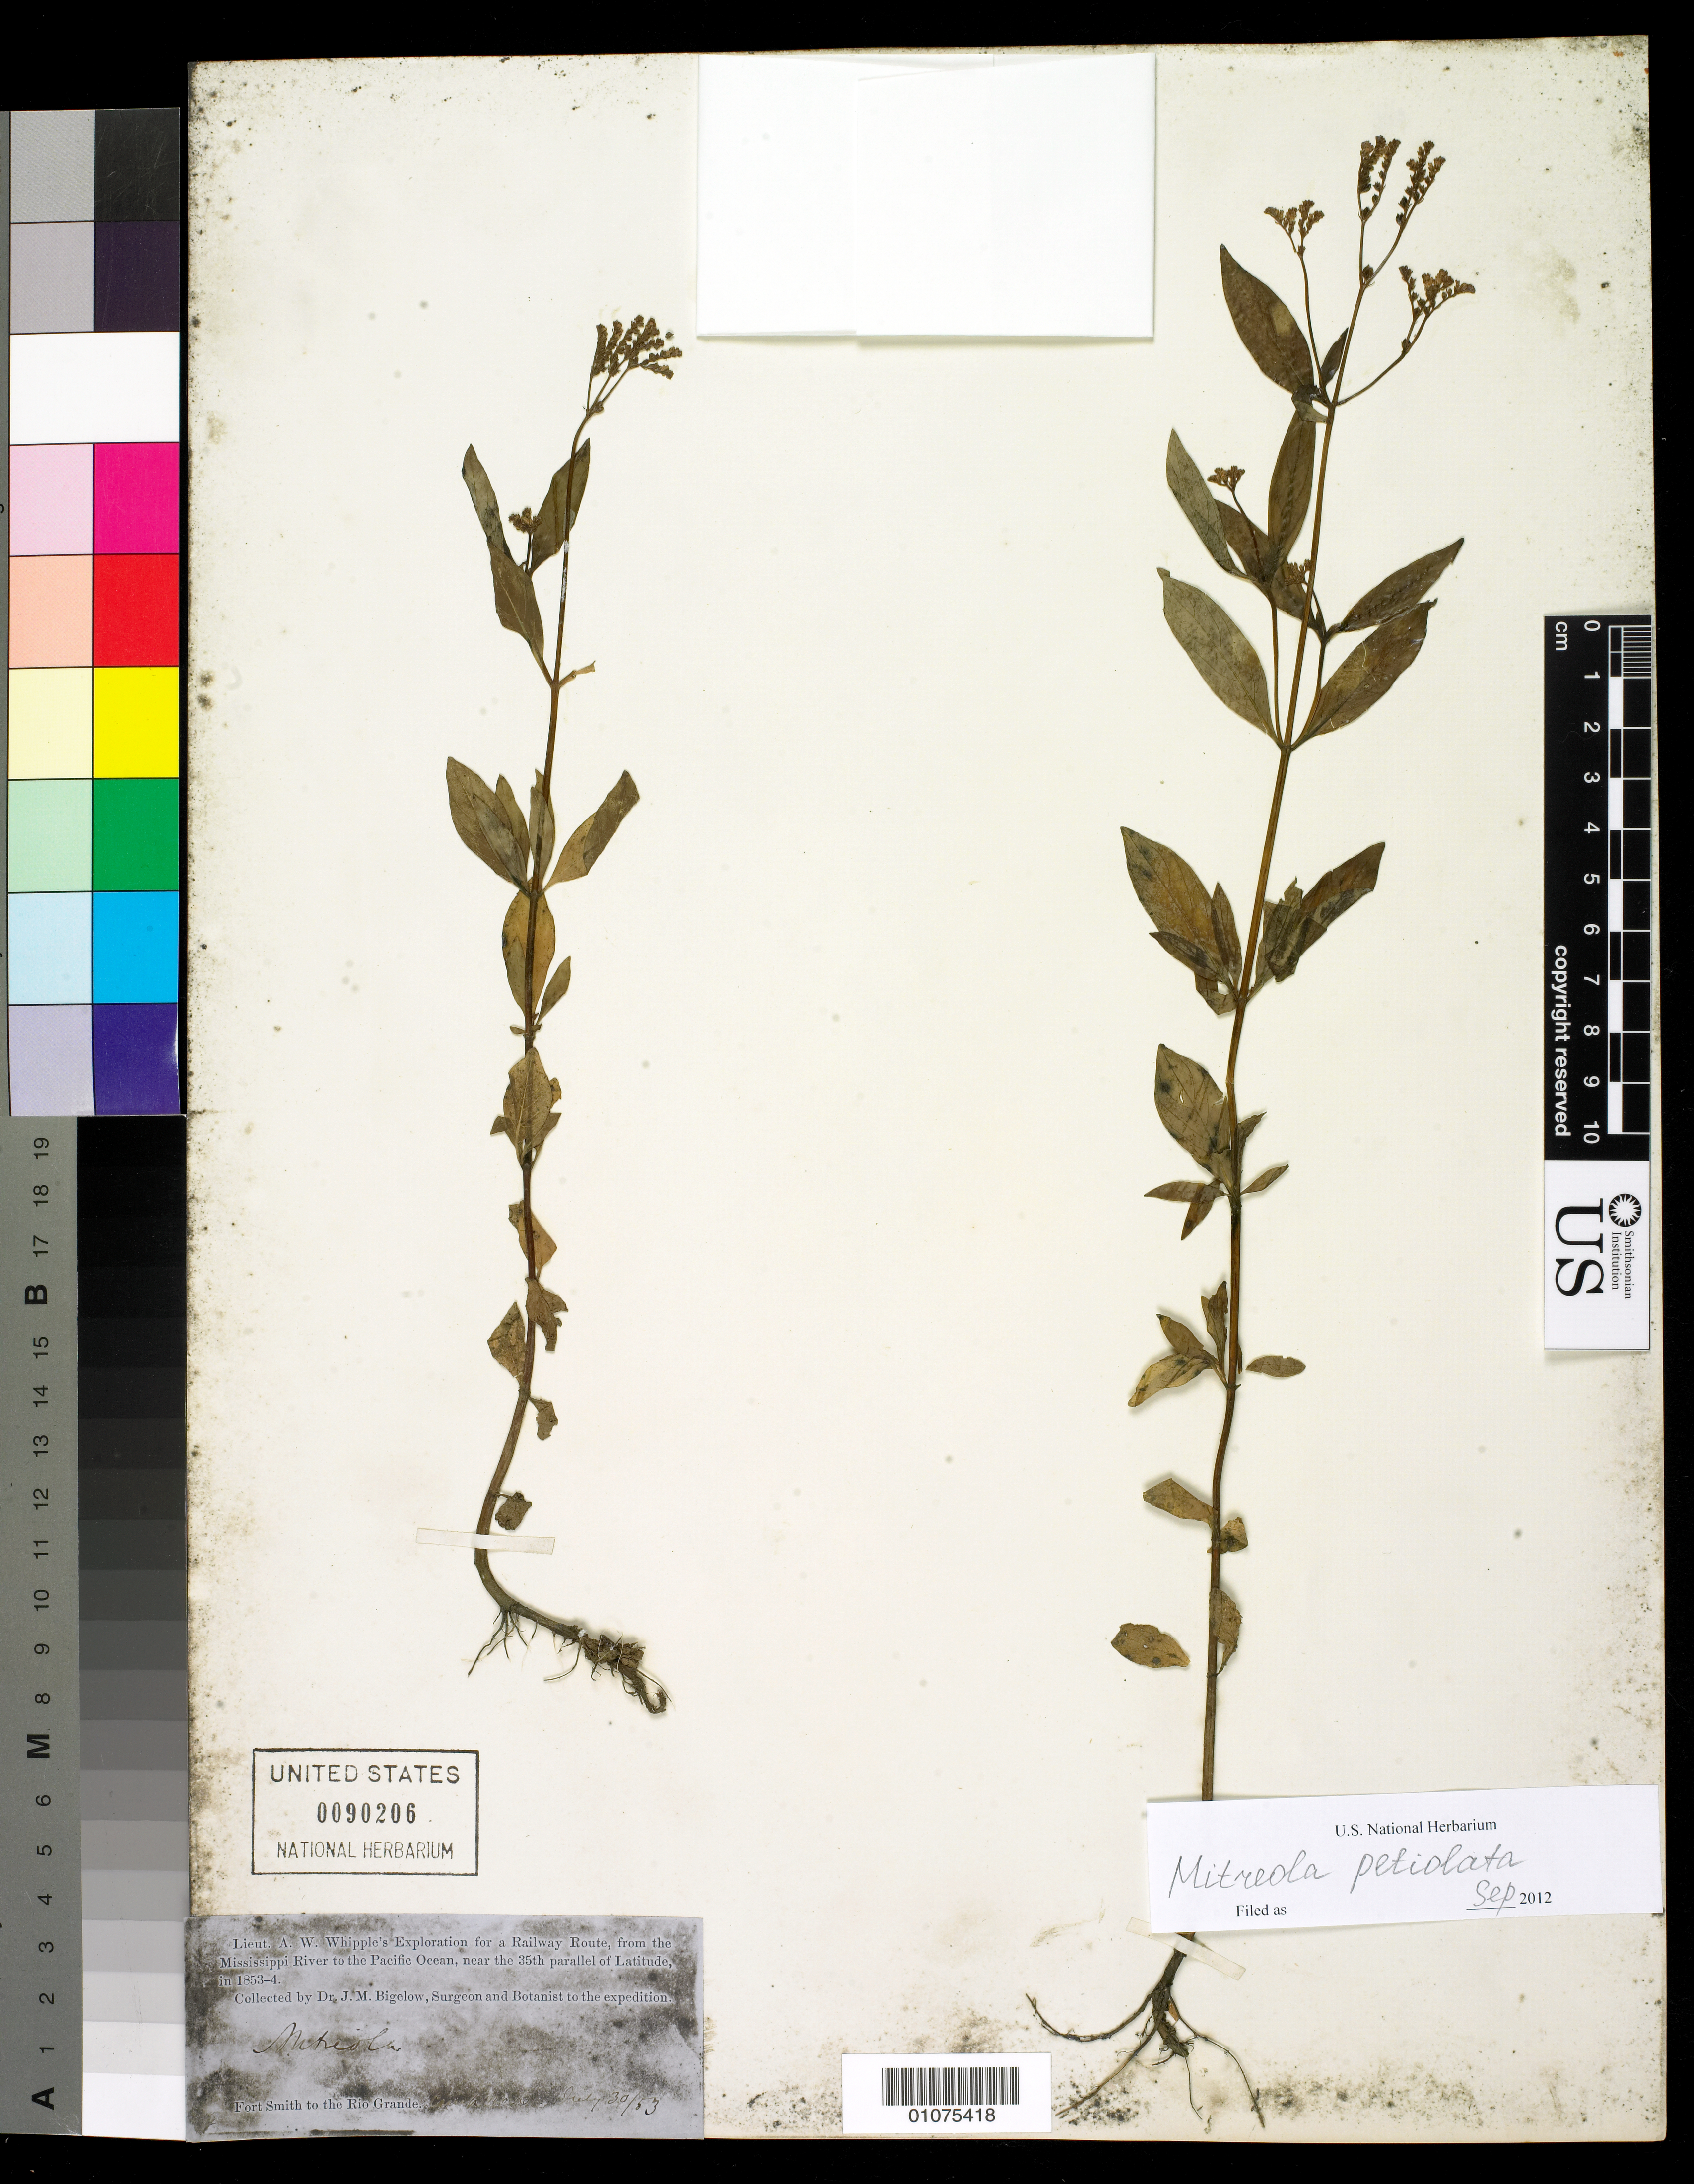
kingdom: Plantae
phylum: Tracheophyta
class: Magnoliopsida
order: Gentianales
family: Loganiaceae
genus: Mitreola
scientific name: Mitreola petiolata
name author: (J.F. Gmel.) Torr. & A. Gray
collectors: J. M. Bigelow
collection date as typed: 30 Jul 1853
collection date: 1853-07-30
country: United States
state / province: Texas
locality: fort Smith to the Rio Grande, Camp # 6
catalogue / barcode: US 90206